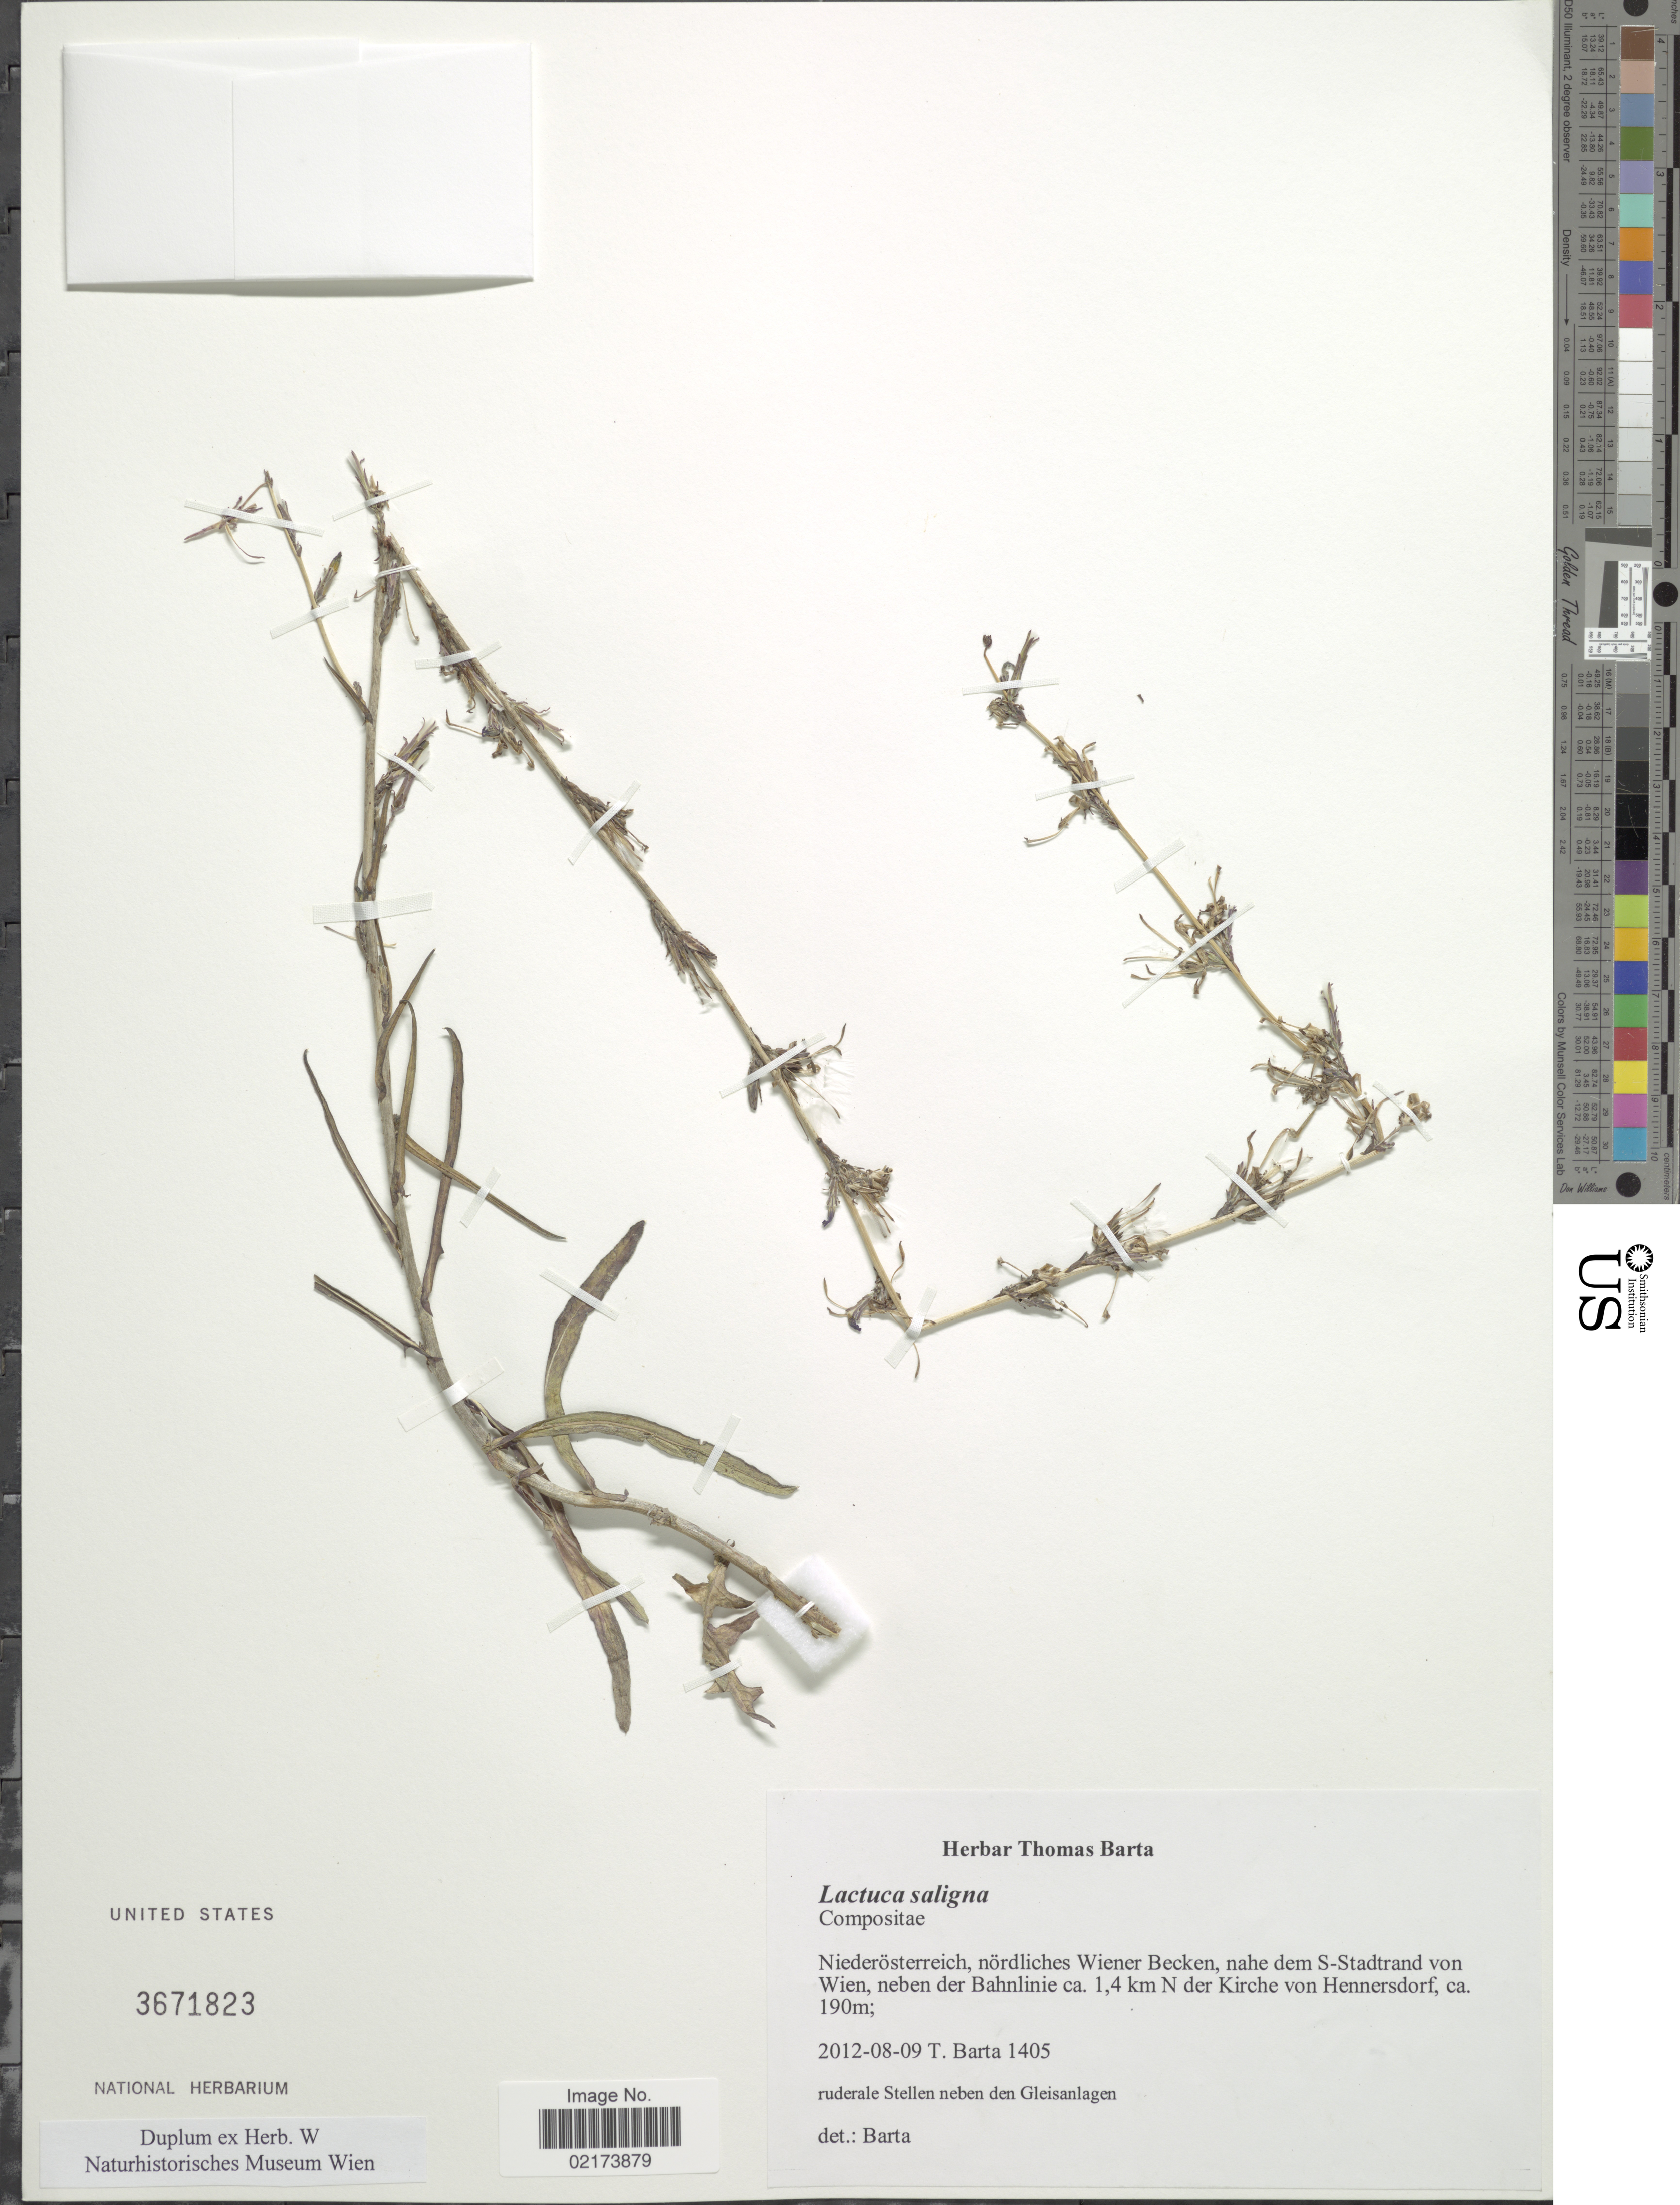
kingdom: Plantae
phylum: Tracheophyta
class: Magnoliopsida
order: Asterales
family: Asteraceae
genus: Lactuca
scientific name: Lactuca saligna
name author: L.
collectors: T. Barta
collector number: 1405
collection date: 2012-08-09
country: Austria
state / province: Niederosterreich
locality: Nordliches Wiener Becken, nahe dem S-Stradtrand von Wien, neben der Bahnlinie ca 1.4 km N der Kirche von Hennersdorf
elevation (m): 190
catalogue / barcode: US 3671823